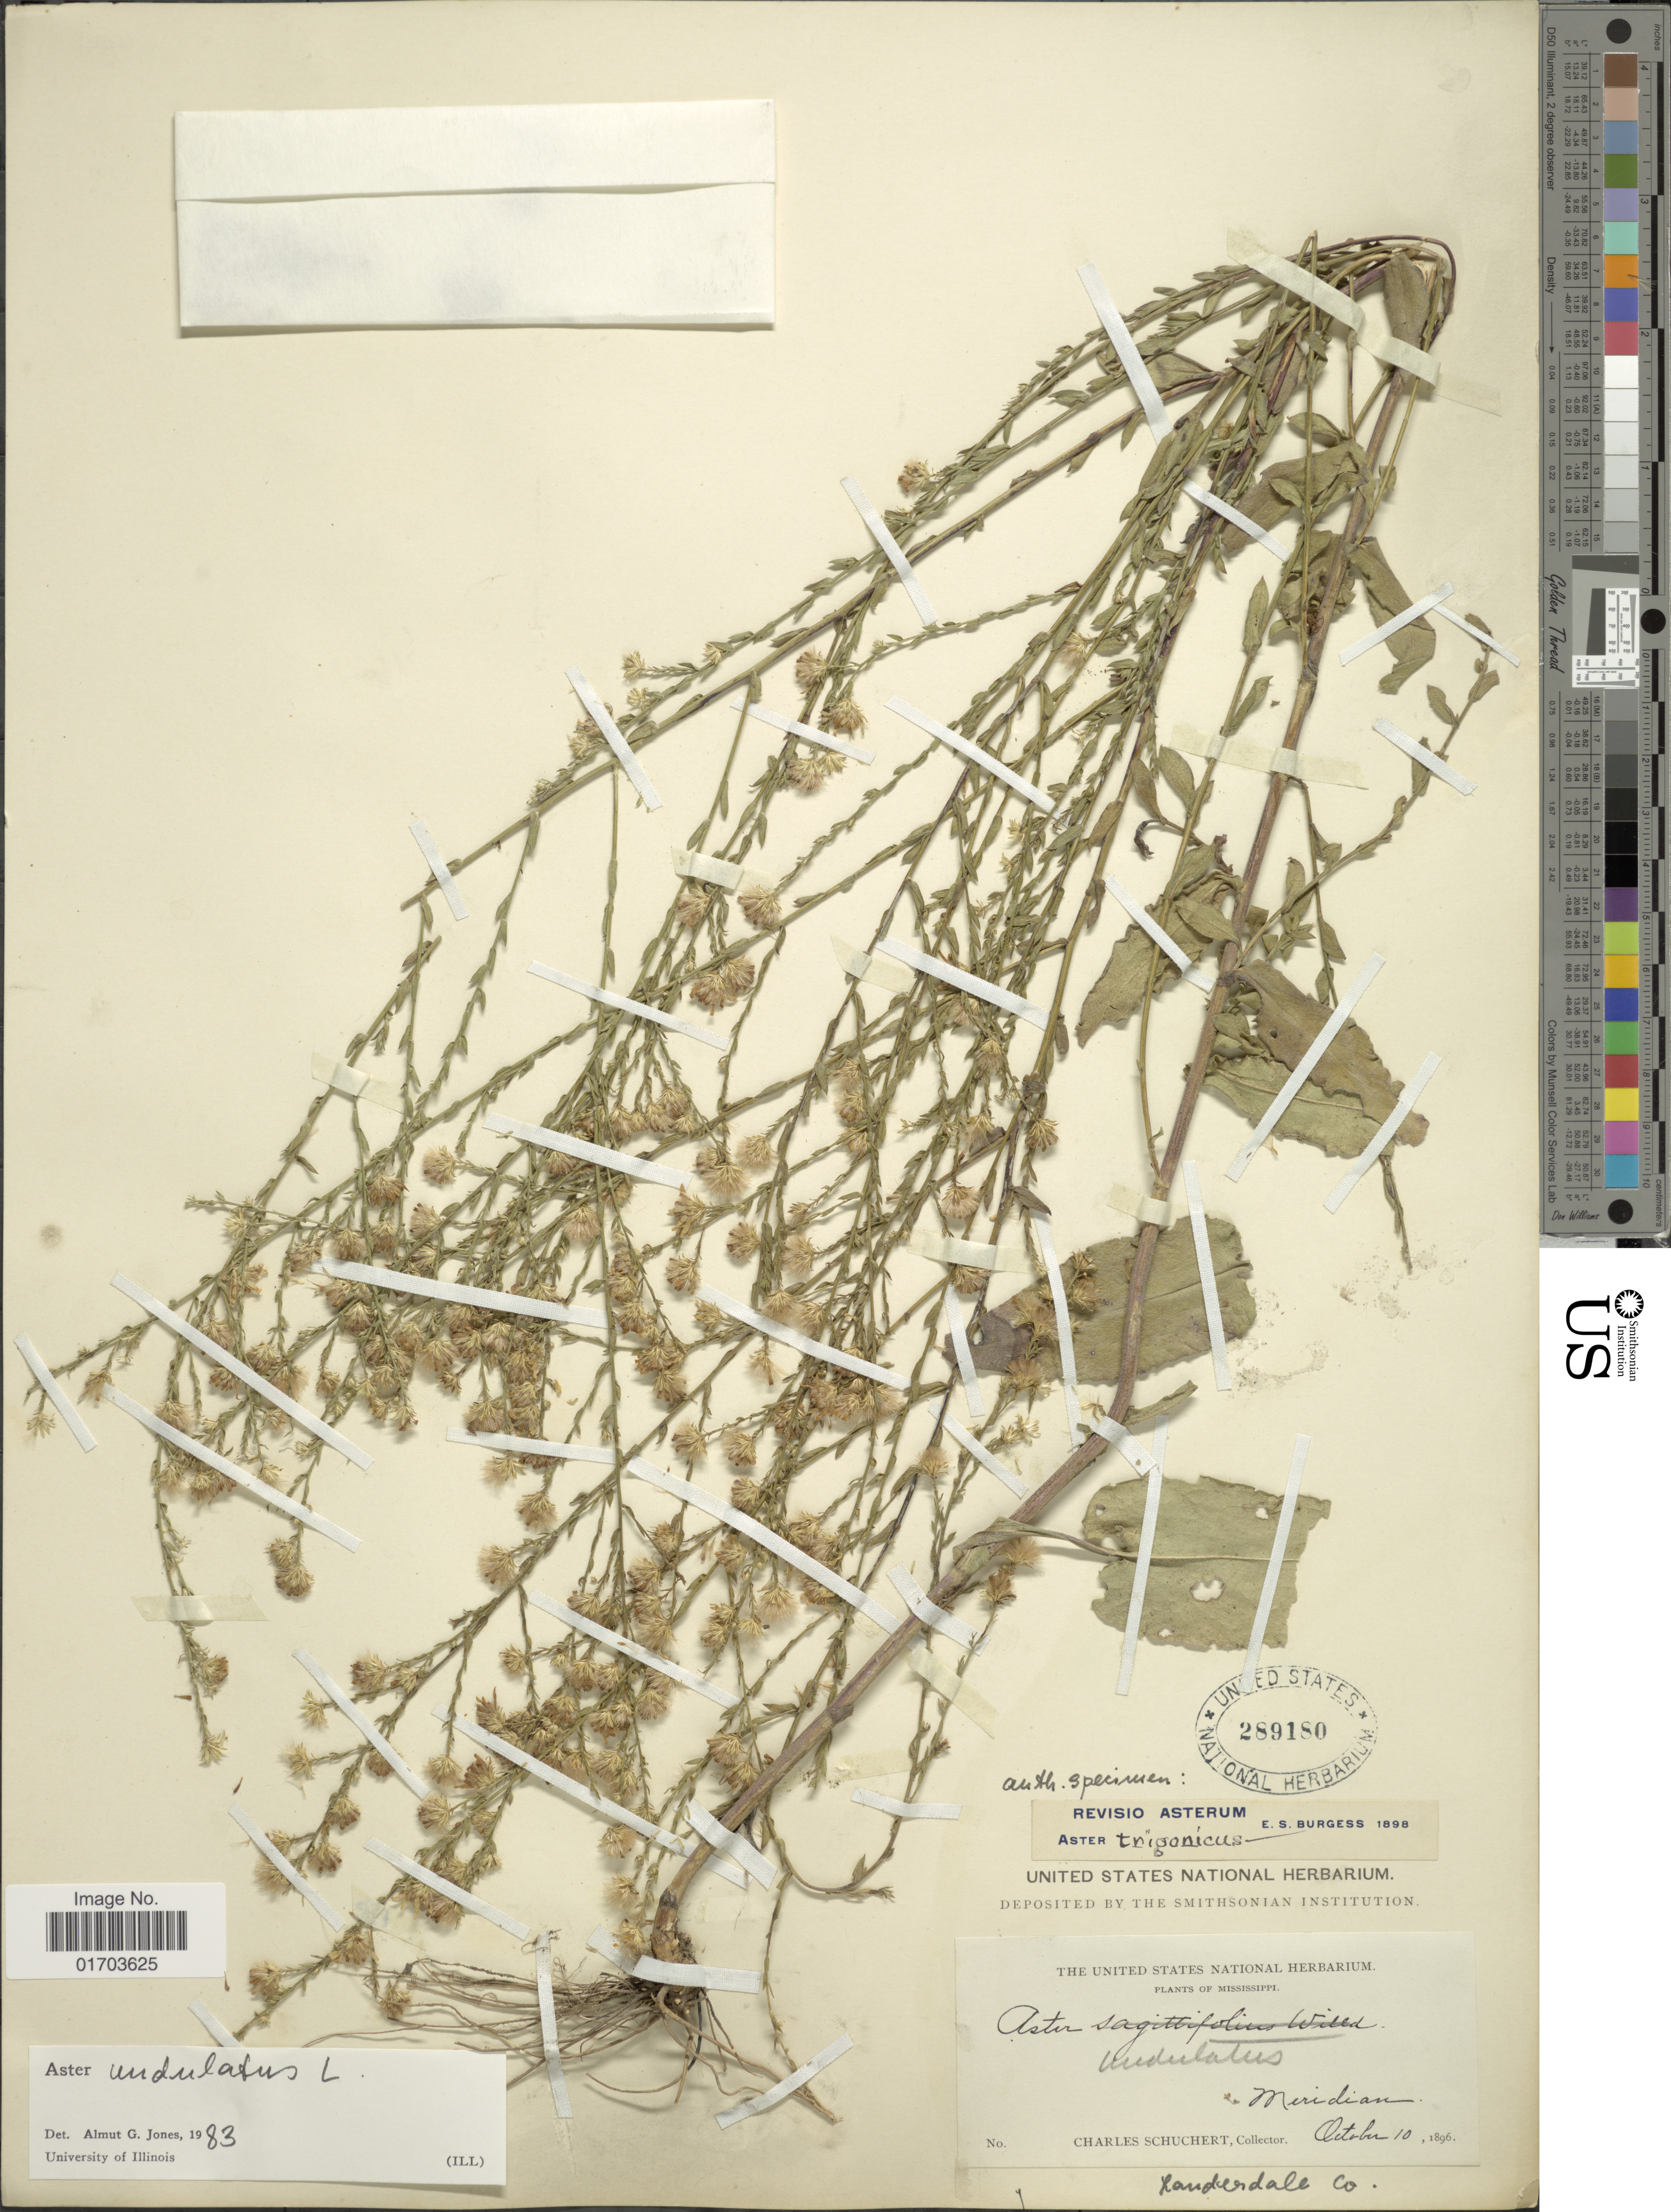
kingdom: Plantae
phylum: Tracheophyta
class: Magnoliopsida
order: Asterales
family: Asteraceae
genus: Symphyotrichum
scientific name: Symphyotrichum undulatum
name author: (L.) G.L. Nesom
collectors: C. Schuchert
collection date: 1896-10-10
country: United States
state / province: Mississippi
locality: Mississippi. Meridian.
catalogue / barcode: US 289180